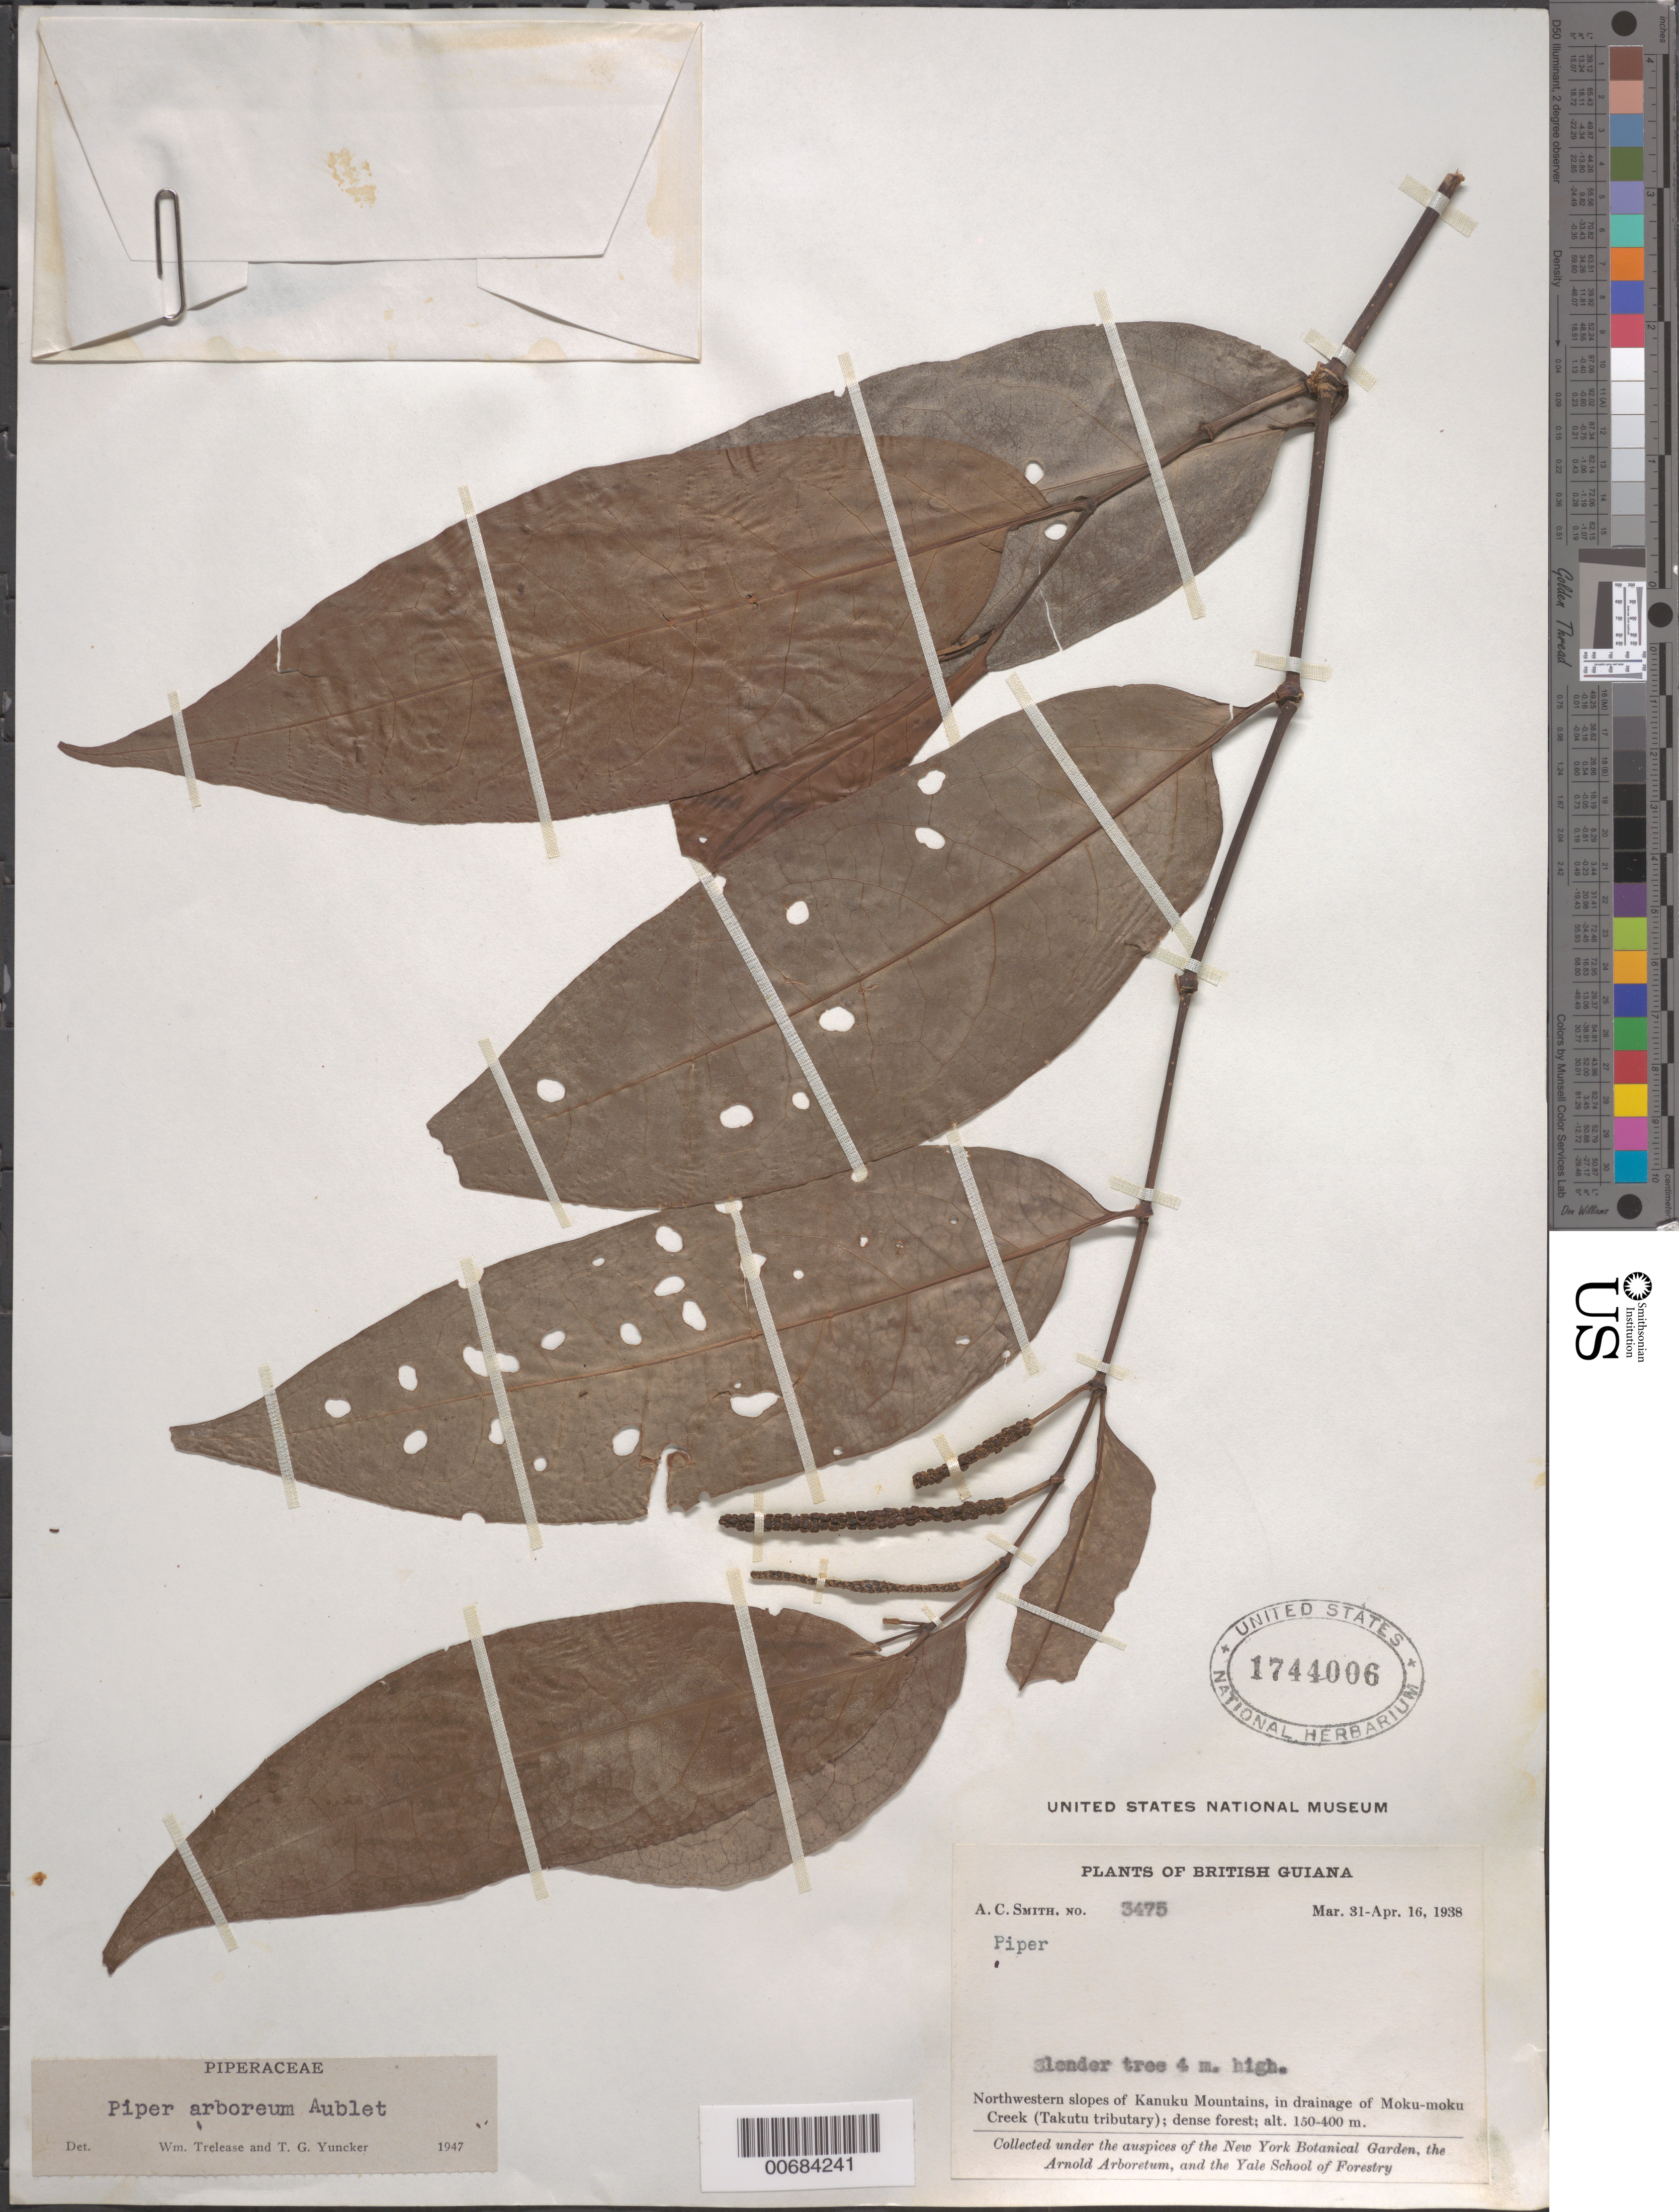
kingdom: Plantae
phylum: Tracheophyta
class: Magnoliopsida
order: Piperales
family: Piperaceae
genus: Piper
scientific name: Piper arboreum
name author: Aubl.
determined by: Trelease, W.; Yuncker, T. G.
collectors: A. C. Smith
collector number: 3475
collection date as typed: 31-Mar-38 to 16-Apr-38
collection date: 1938-03-31/1938-04-16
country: Guyana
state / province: U. Takutu-U. Essequibo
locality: Kanuku Mts., NW slopes, in drainage of Moku-moku Creek (Takutu tributary)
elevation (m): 150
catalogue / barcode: US 1744006